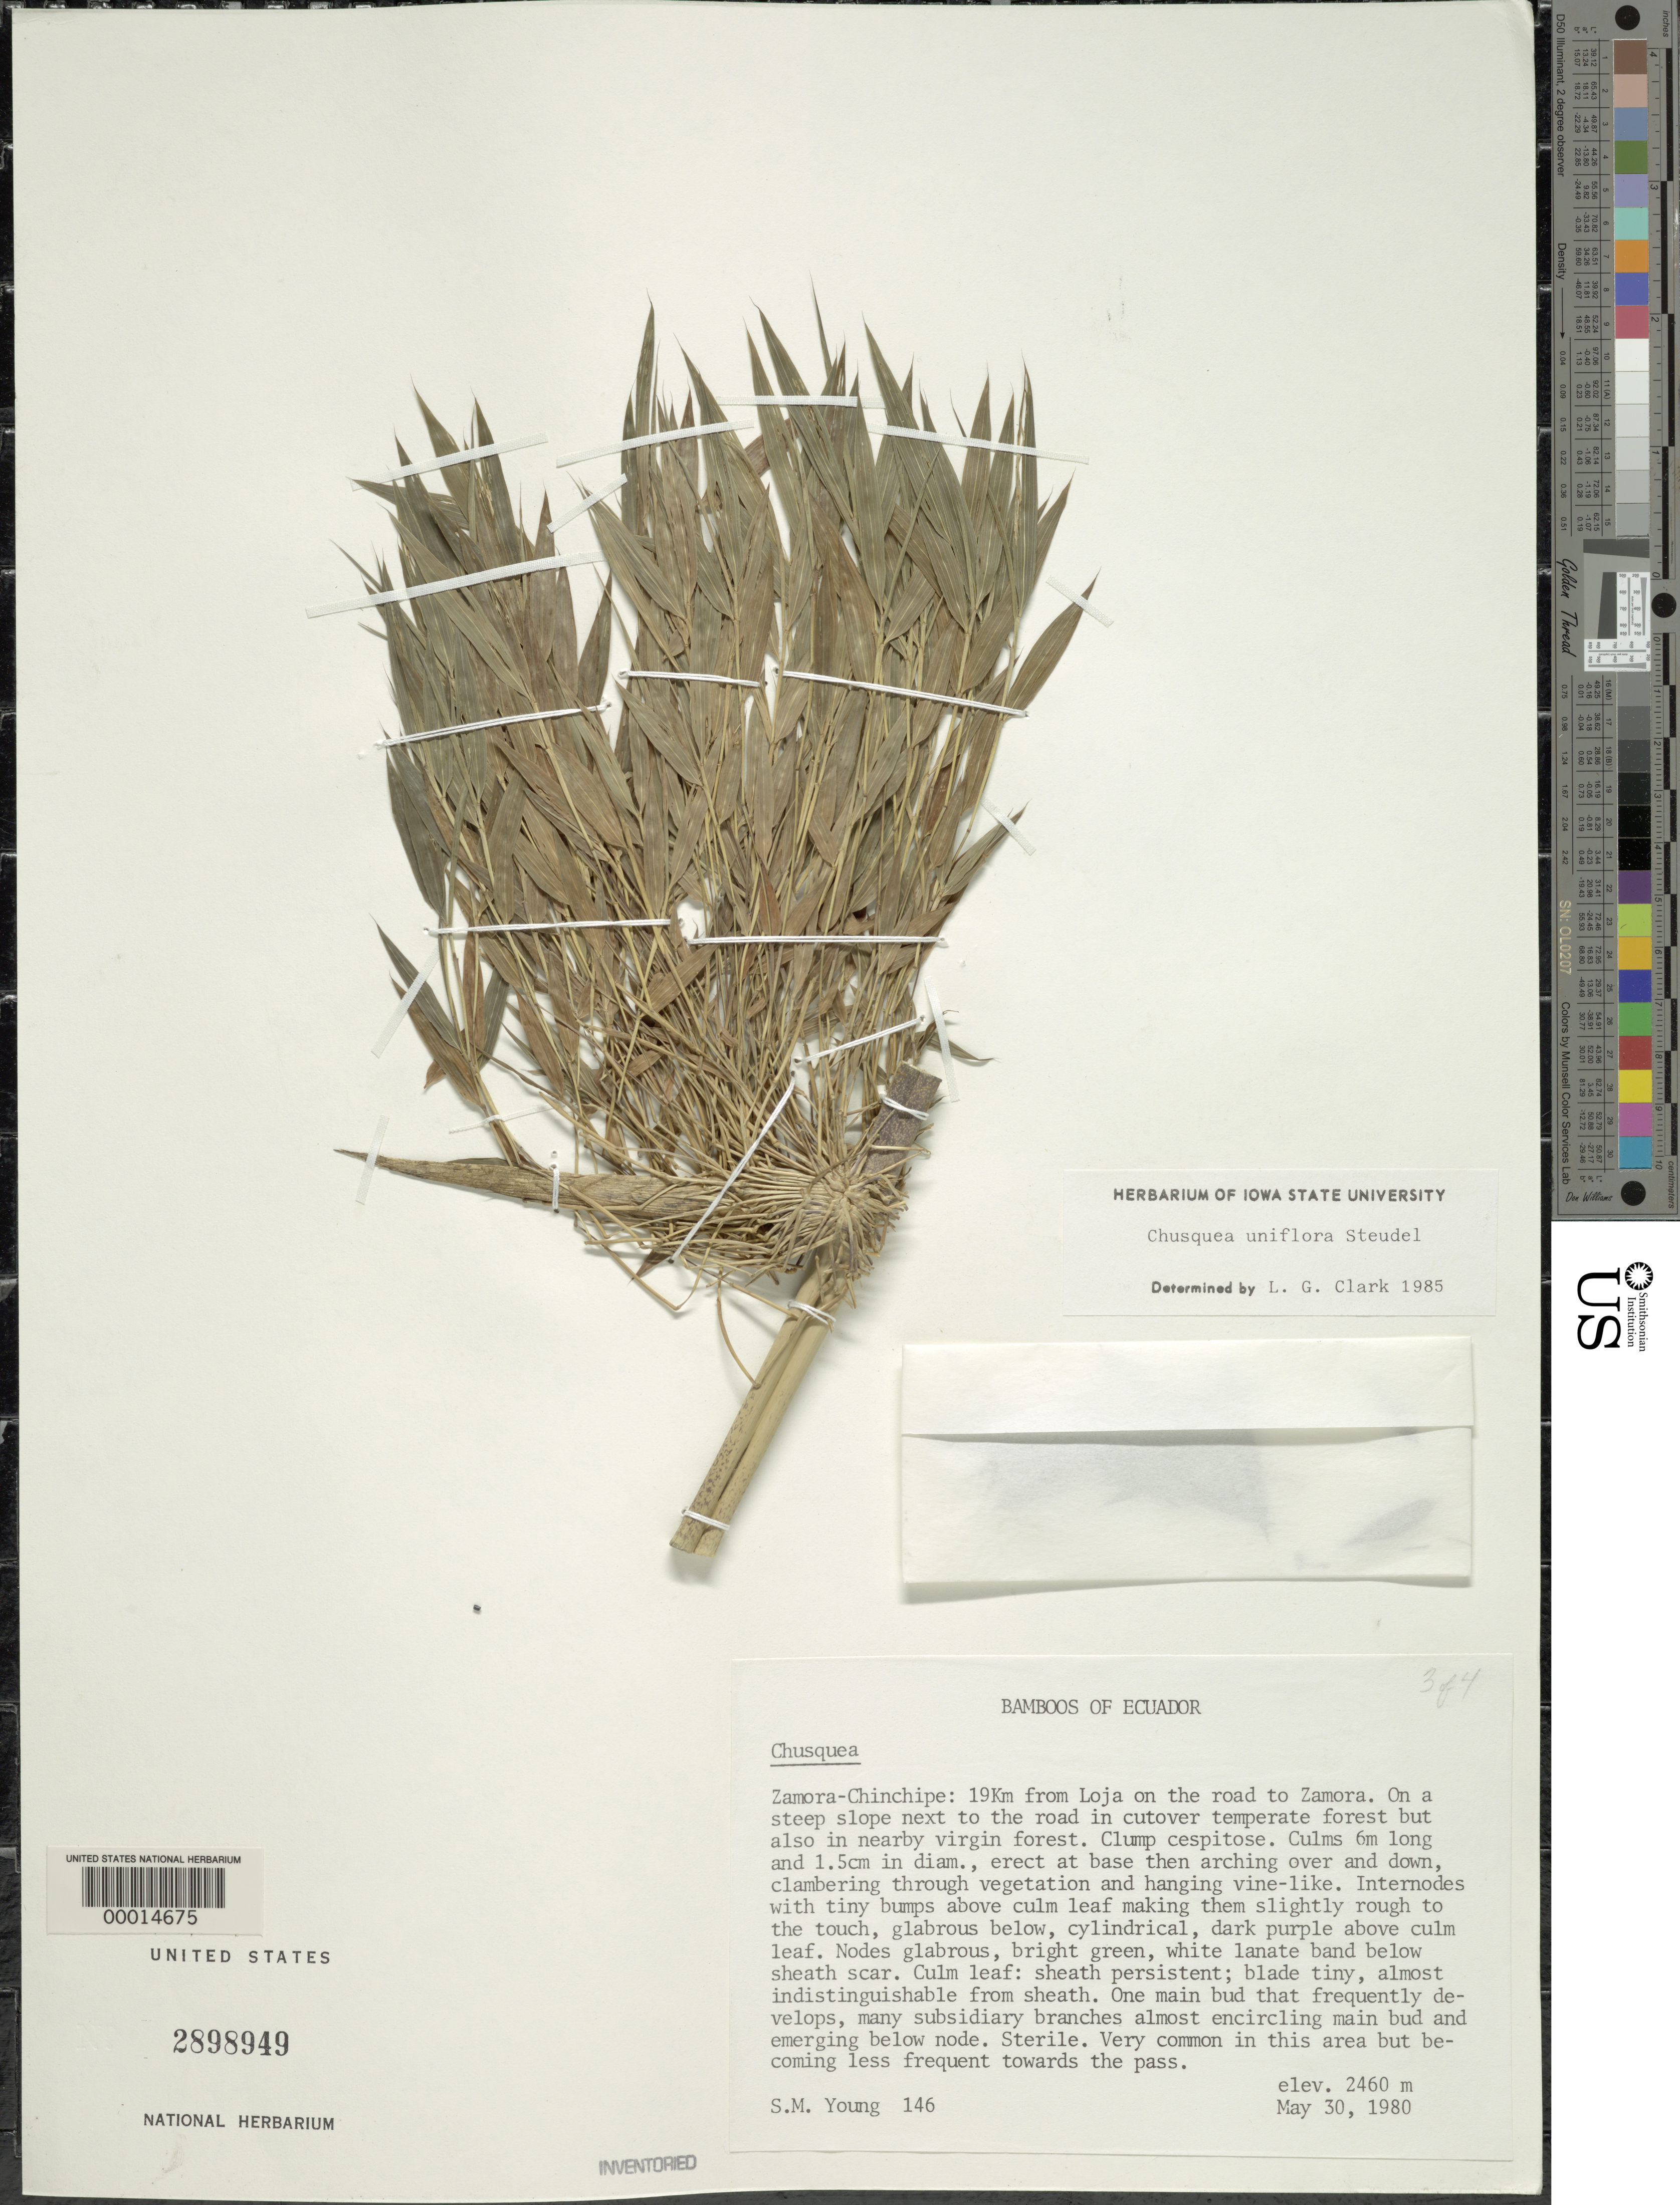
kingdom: Plantae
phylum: Tracheophyta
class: Liliopsida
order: Poales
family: Poaceae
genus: Chusquea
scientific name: Chusquea uniflora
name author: Steud.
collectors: S. Young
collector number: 146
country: Ecuador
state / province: Zamora-Chinchipe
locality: Loja on road to Zamora.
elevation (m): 2460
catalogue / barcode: US 2898949